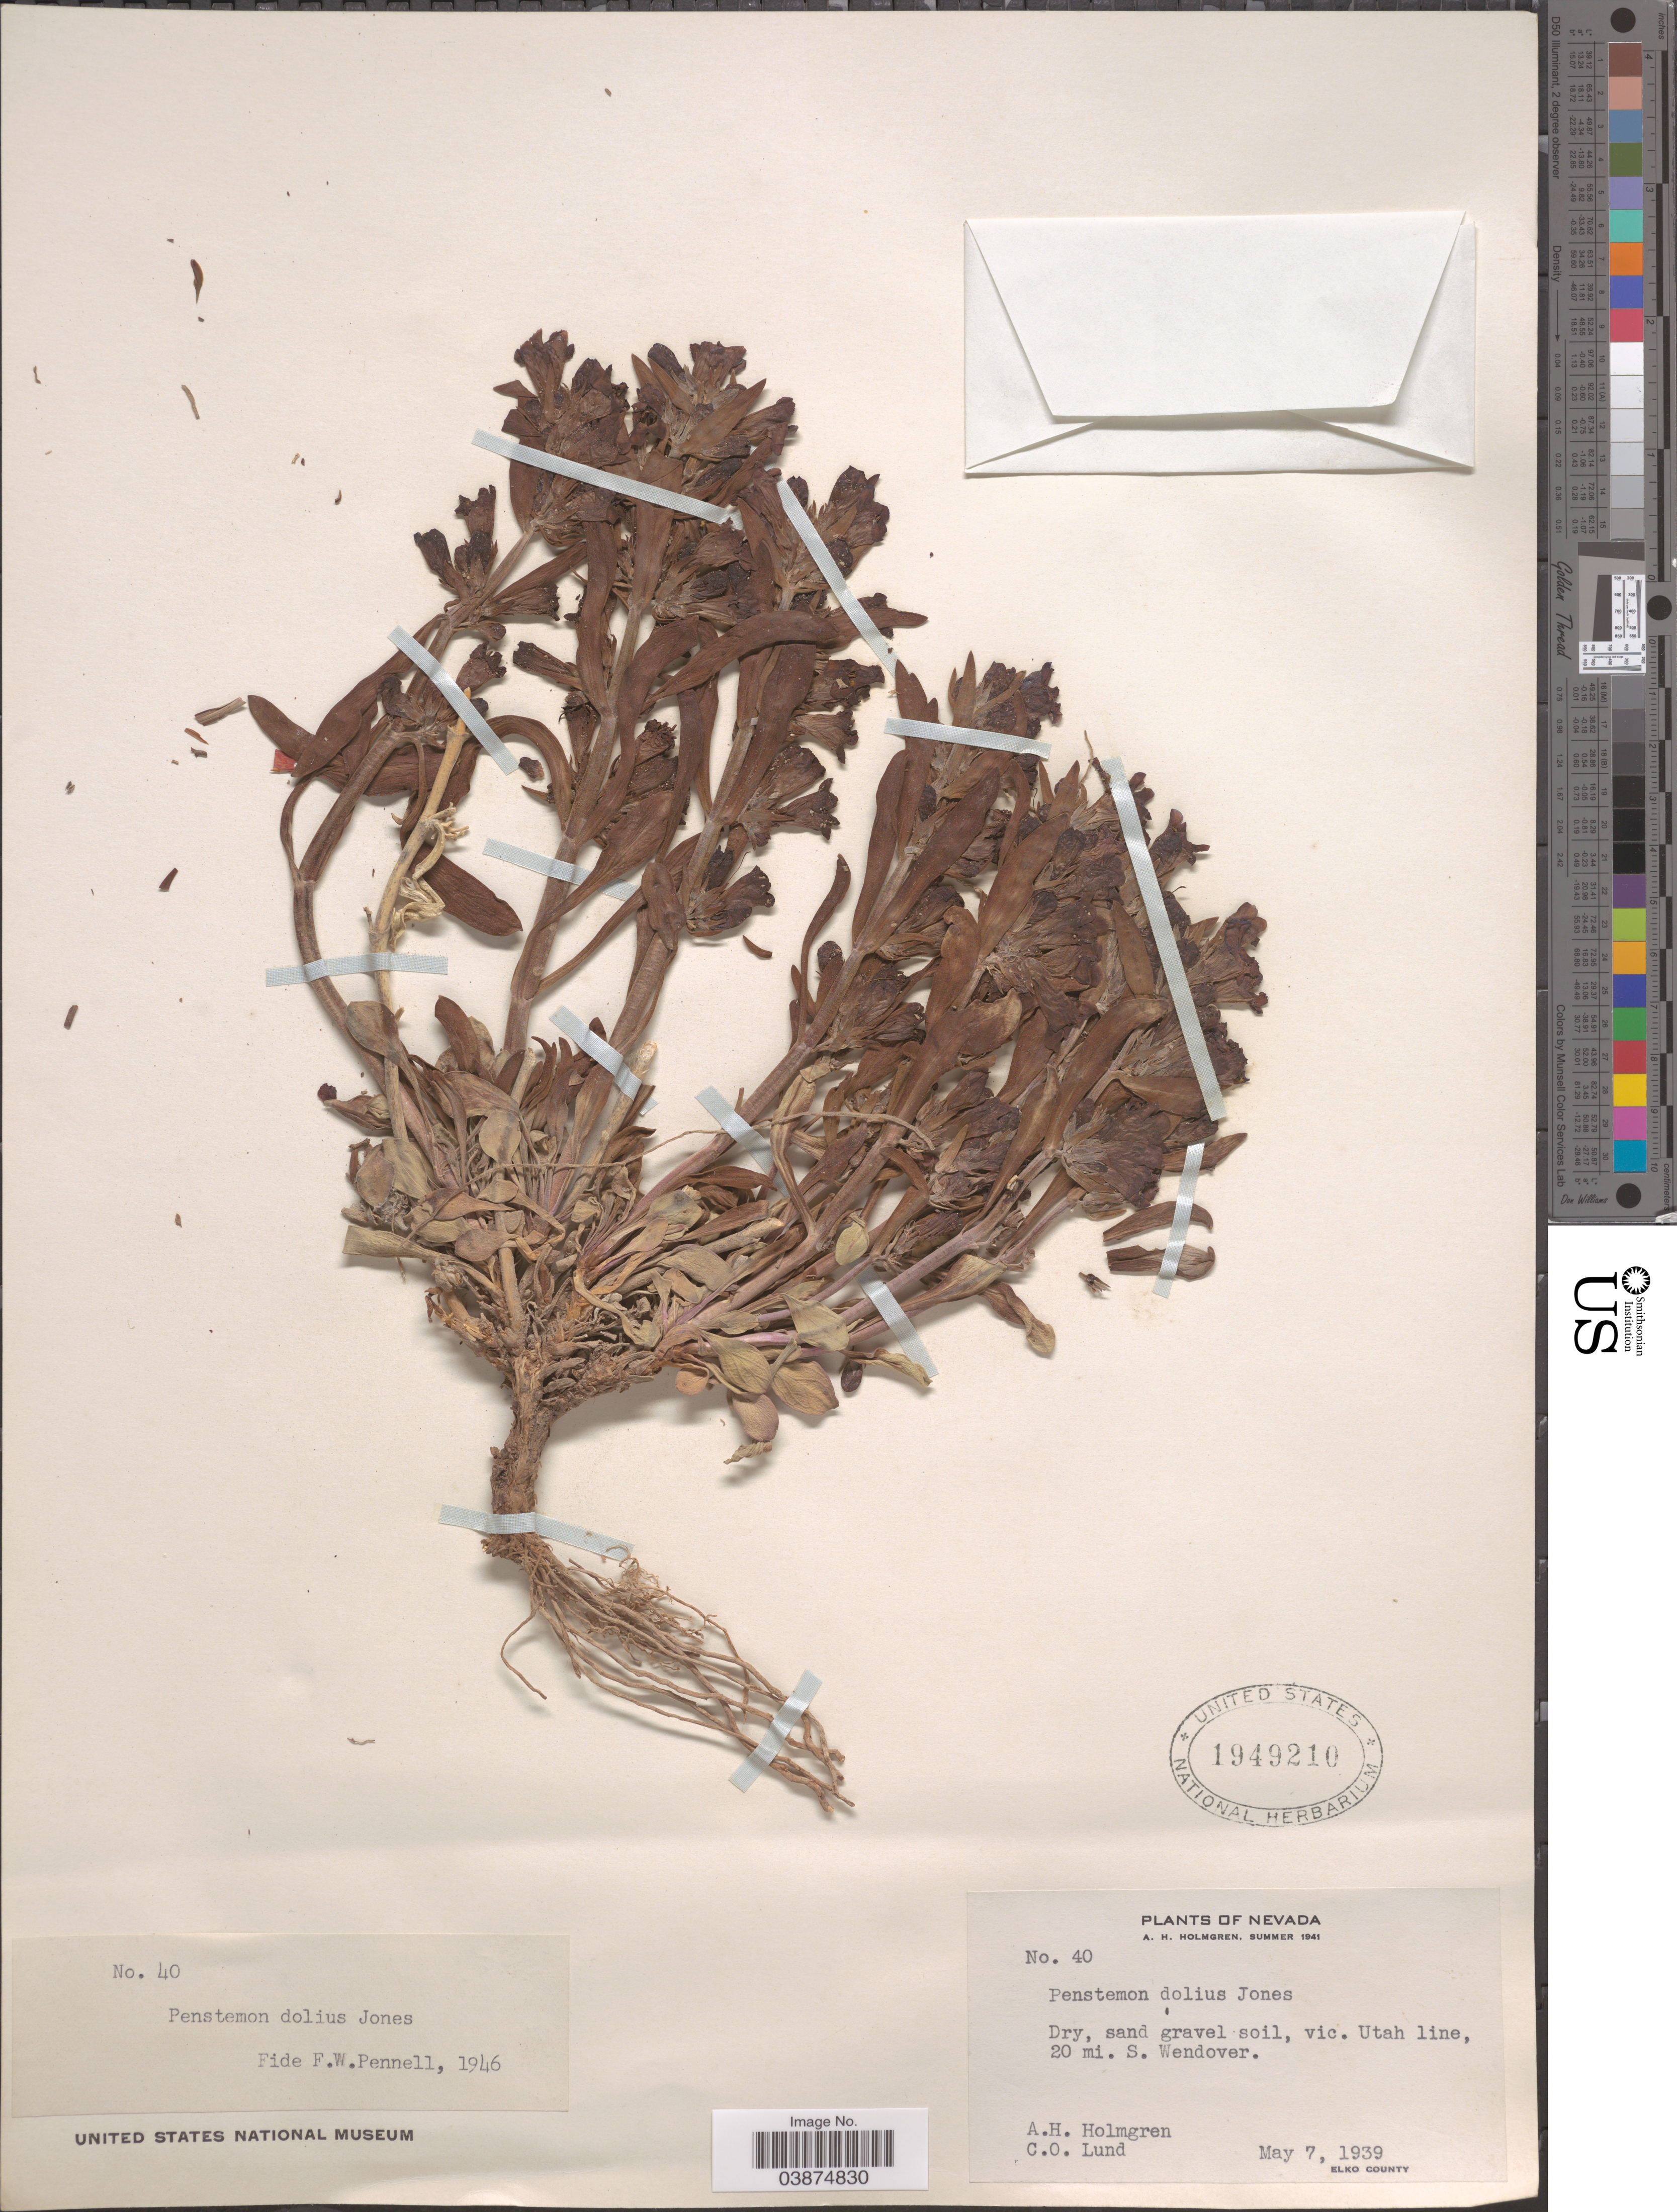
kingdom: Plantae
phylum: Tracheophyta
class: Magnoliopsida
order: Lamiales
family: Plantaginaceae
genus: Penstemon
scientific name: Penstemon dolius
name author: M.E. Jones & Pennell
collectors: A. H. Holmgren & C. O. Lund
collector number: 40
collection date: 1939-05-07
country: United States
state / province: Nevada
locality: Vic. Utah line, 20 mi. S. Wendover. Elko County.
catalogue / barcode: US 1949210